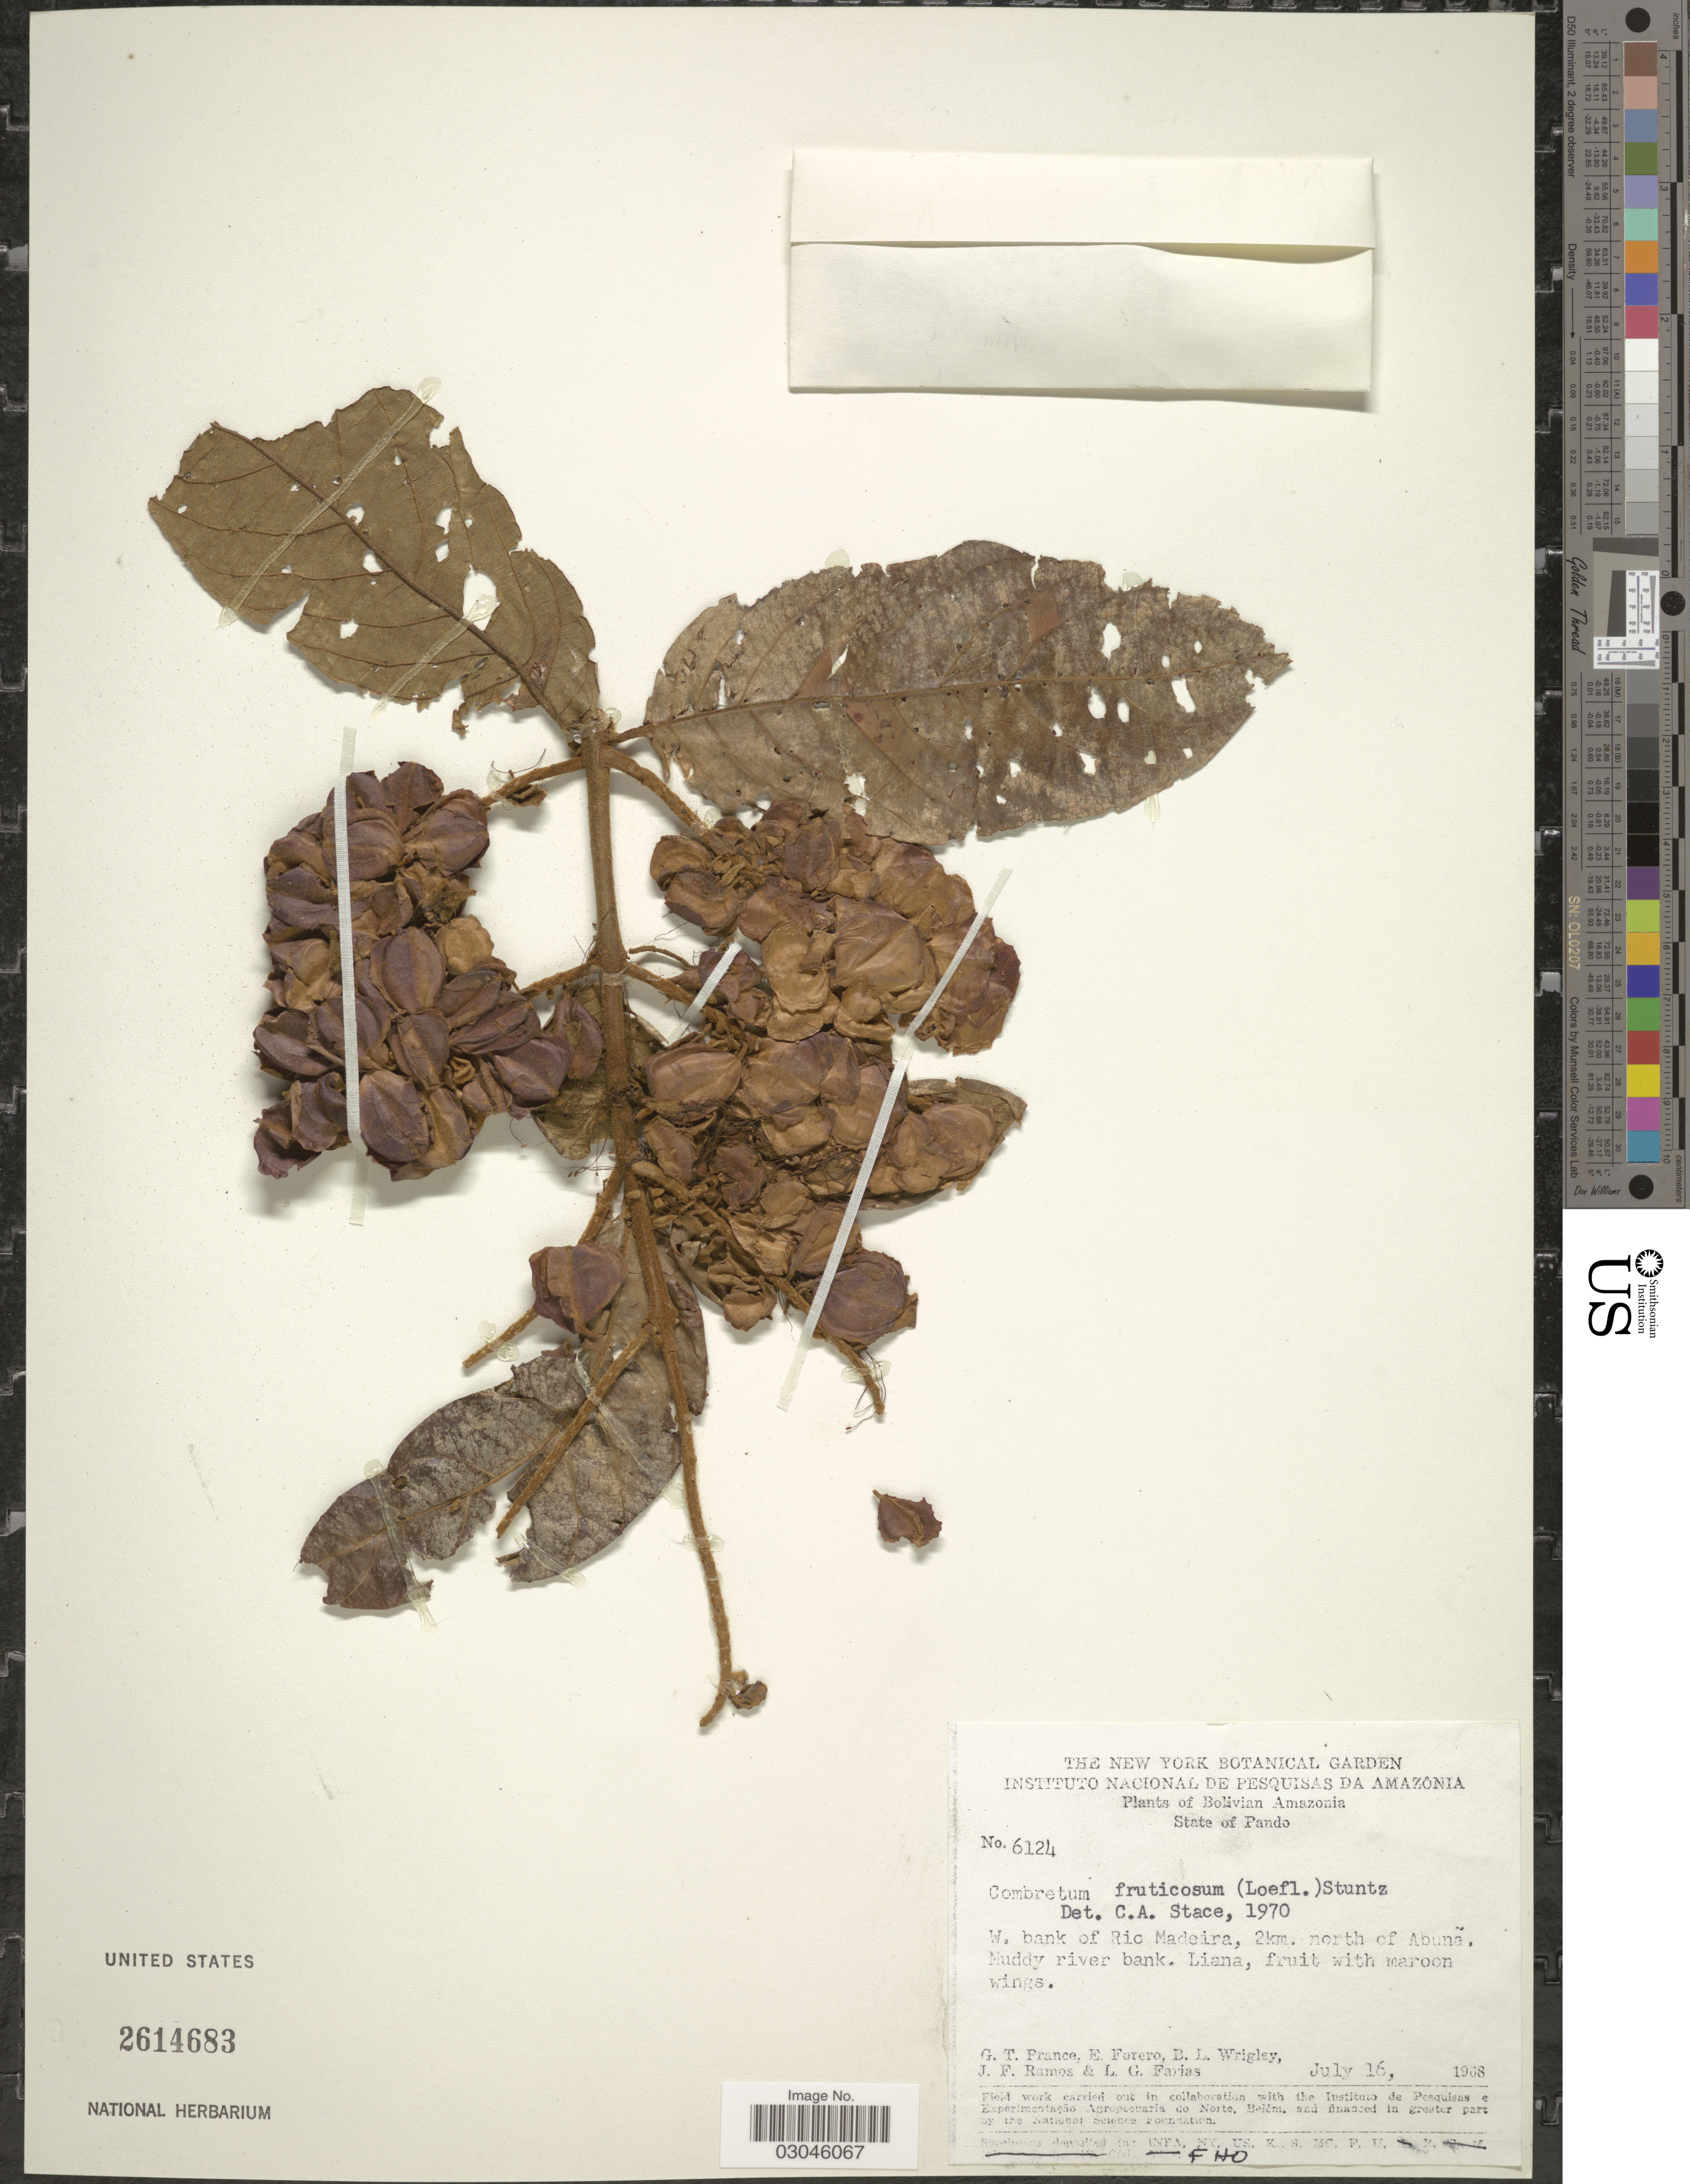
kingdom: Plantae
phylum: Tracheophyta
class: Magnoliopsida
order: Myrtales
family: Combretaceae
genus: Combretum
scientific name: Combretum fruticosum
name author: (Loefl.) Stuntz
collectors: G. T. Prance, E. Forero, B. L. Wrigley, J. F. Ramos & L. G. Farias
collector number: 6124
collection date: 1968-07-16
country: Bolivia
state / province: Pando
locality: Bolivian Amazonia. W. bank of Rio Madeira, 2km. north of Abuña.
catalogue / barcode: US 2614683